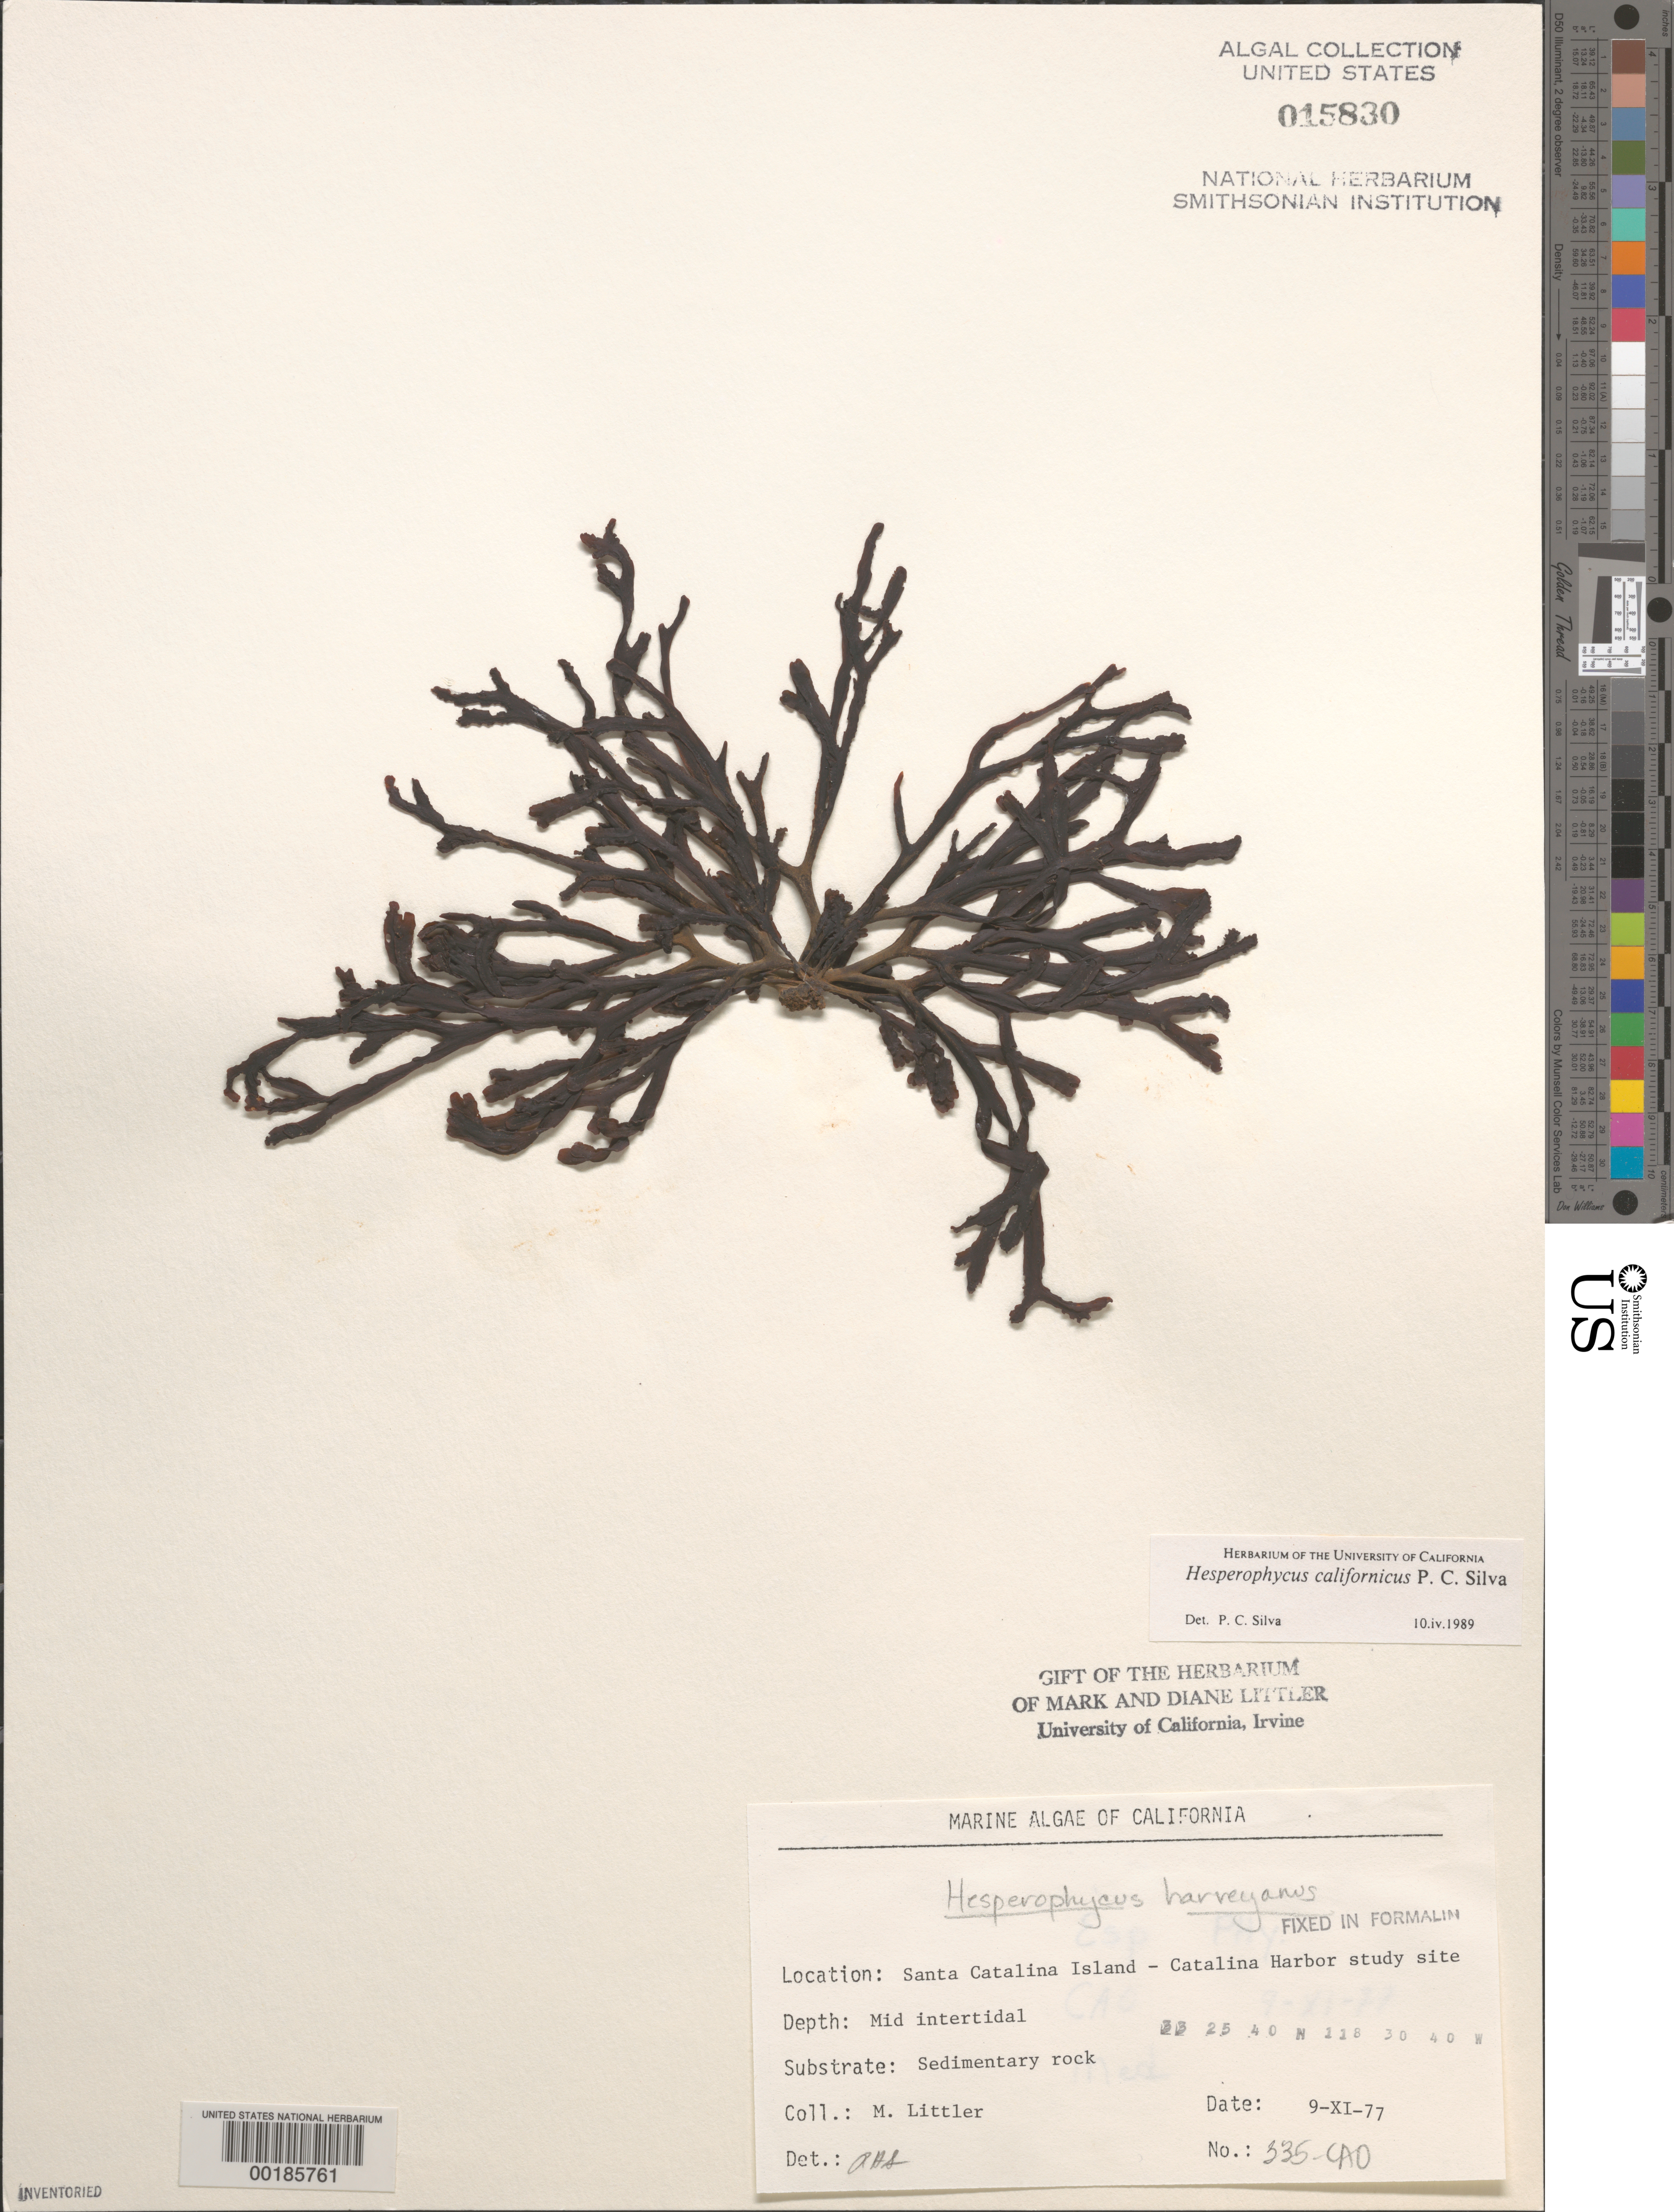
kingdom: Chromista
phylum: Ochrophyta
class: Phaeophyceae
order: Fucales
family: Fucaceae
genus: Hesperophycus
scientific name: Hesperophycus californicus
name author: P.C. Silva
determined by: Silva, P. C.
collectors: M. M. Littler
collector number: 335-cao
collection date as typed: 09 Nov 1977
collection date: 1977-11-09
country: United States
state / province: California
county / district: Los Angeles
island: Santa Catalina Island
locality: Catalina Harbor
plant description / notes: BLM-SOCALBIGHT Rocky Intertidal Survey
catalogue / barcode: US 15830